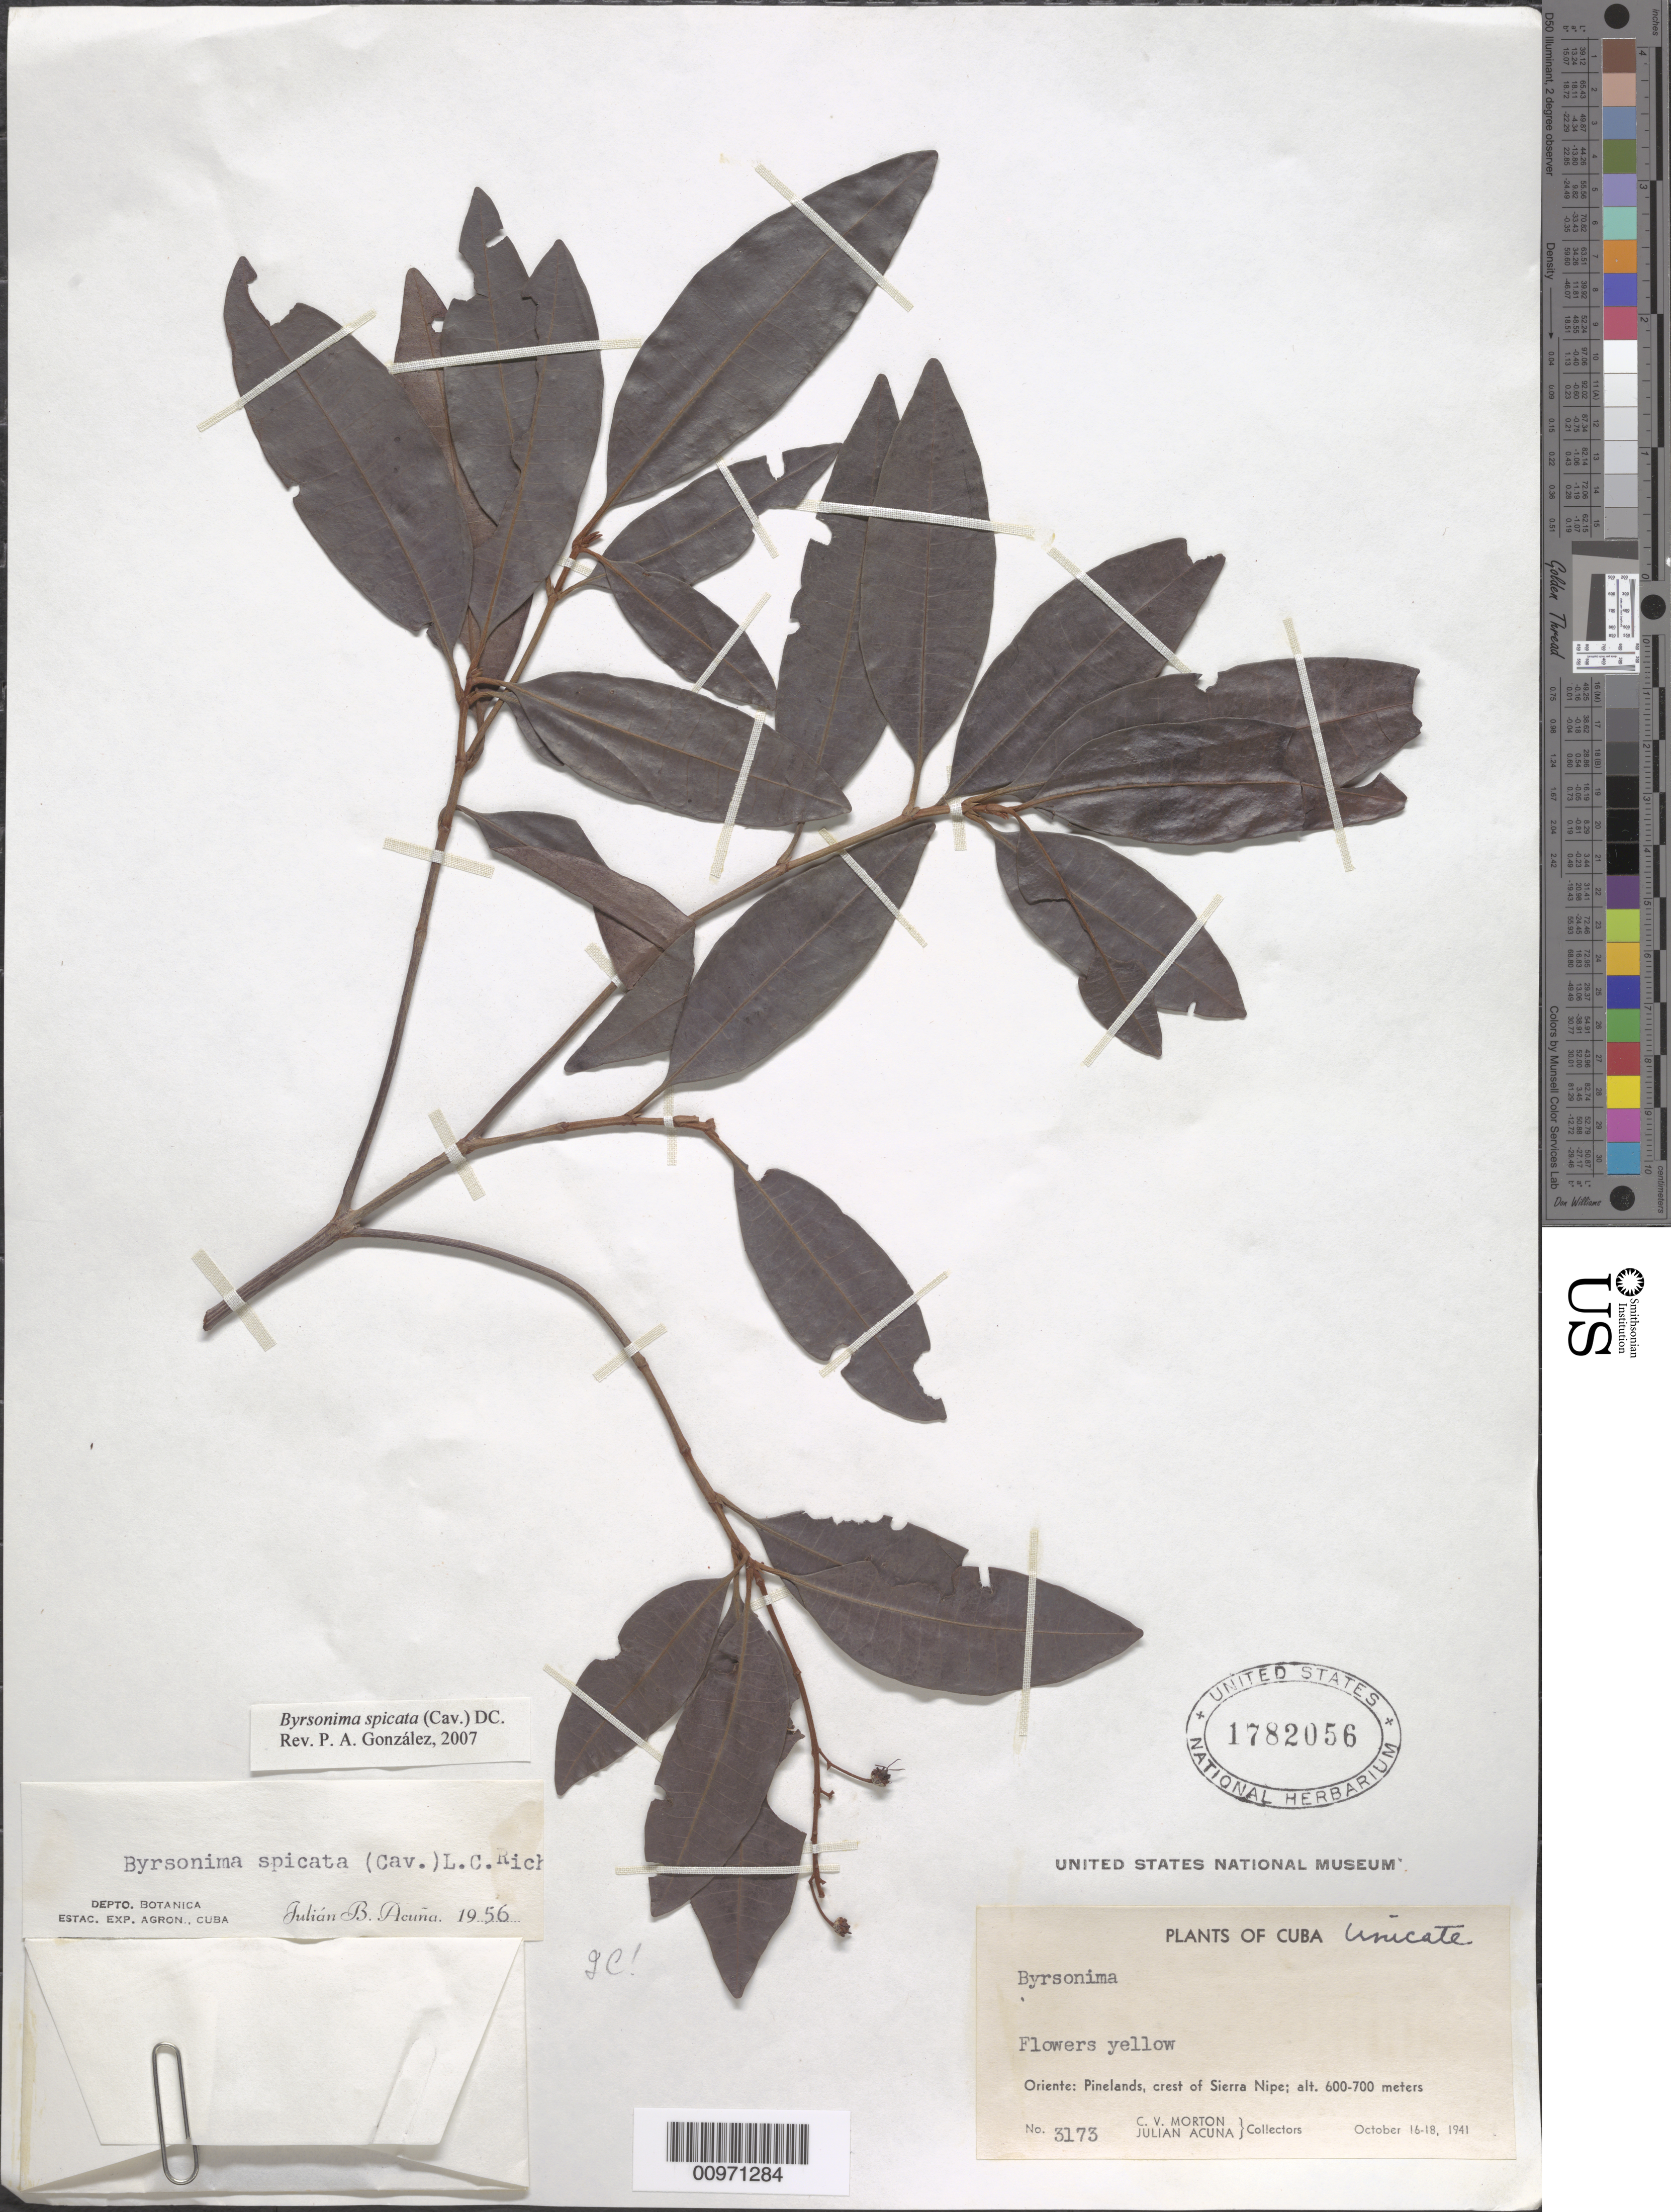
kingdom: Plantae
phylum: Tracheophyta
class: Magnoliopsida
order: Malpighiales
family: Malpighiaceae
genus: Byrsonima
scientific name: Byrsonima spicata (Cav.) DC.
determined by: González, P. A.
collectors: C. V. Morton & J. Acuña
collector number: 3173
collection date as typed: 16 Oct 1941 to 18 Oct 1941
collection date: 1941-10-16/1941-10-18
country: Cuba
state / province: Holguín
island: Cuba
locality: Crest of Sierra Nipe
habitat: Pinelands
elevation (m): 600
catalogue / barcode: US 1782056